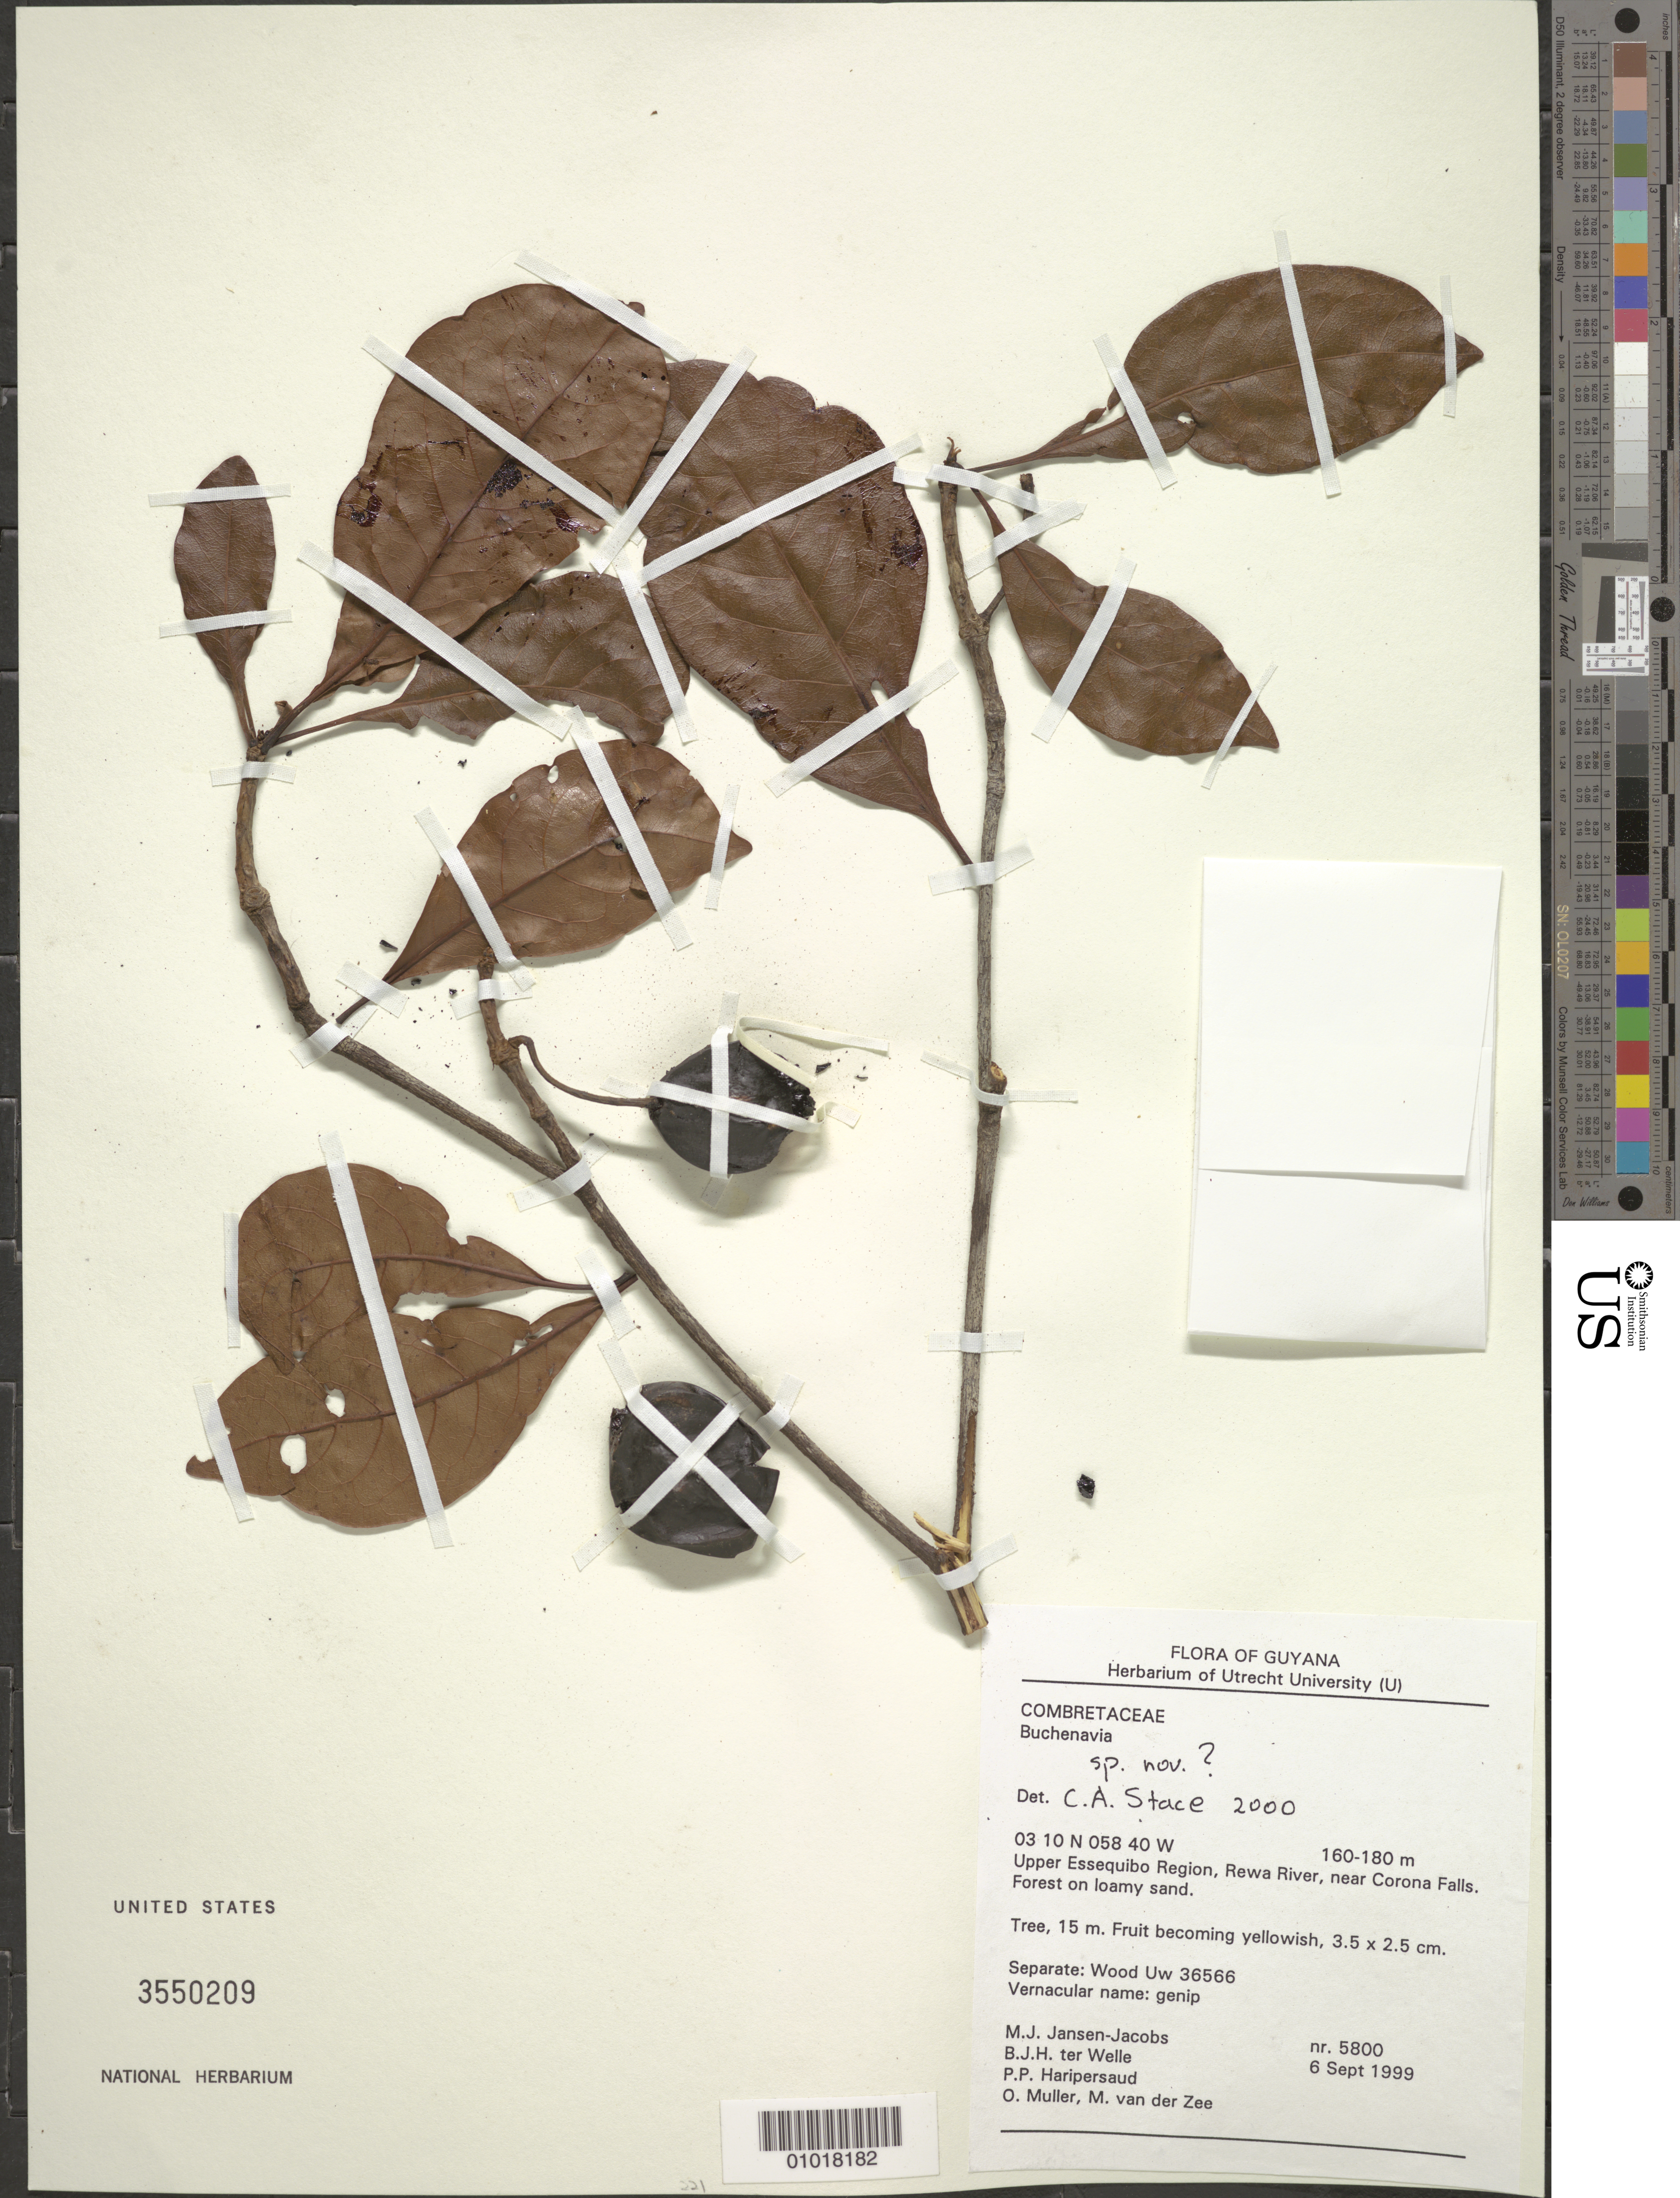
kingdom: Plantae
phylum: Tracheophyta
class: Magnoliopsida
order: Myrtales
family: Combretaceae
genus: Terminalia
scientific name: Terminalia sp.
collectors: M. J. Jansen-Jacobs, B. Welle, P. Haripersaud, O. Muller & M. van der Zee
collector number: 5800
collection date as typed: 6-Sep-99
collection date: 1999-09-06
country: Guyana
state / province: U. Takutu-U. Essequibo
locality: Rewa River, near Corona Falls, Upper Essequibo Region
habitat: Forest on loamy sand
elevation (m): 160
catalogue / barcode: US 3550209